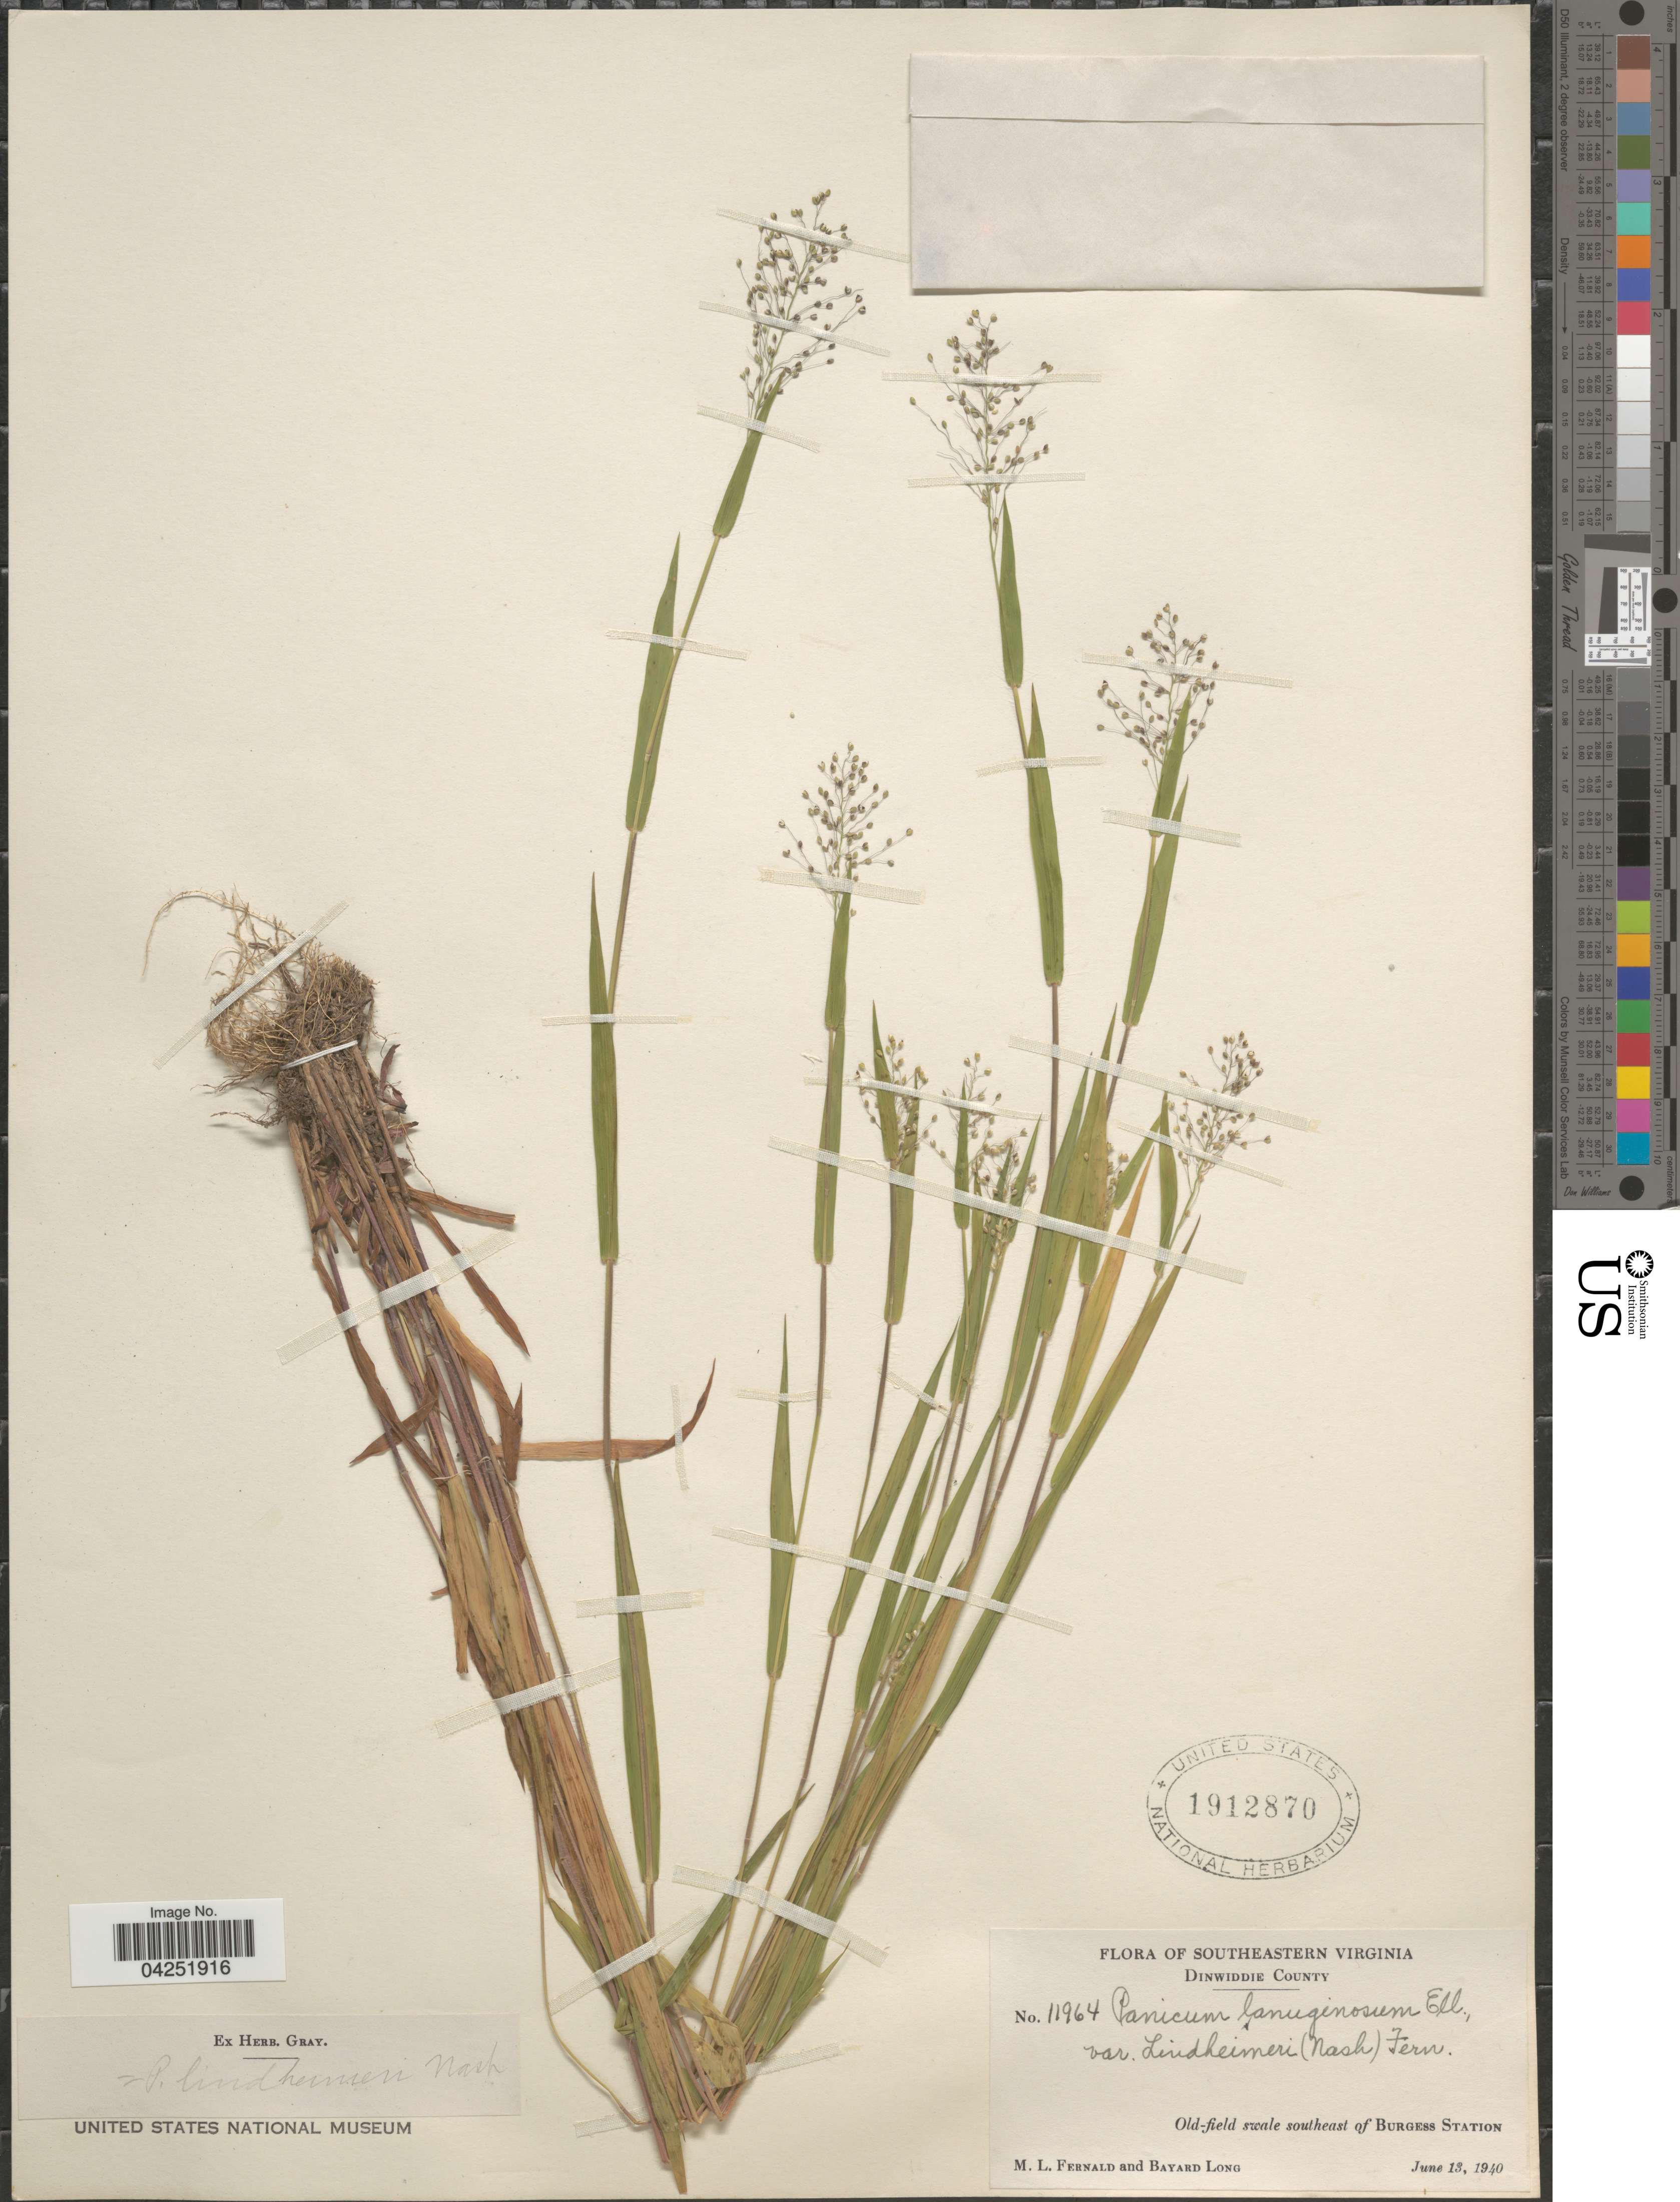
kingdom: Plantae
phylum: Tracheophyta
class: Liliopsida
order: Poales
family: Poaceae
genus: Dichanthelium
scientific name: Dichanthelium acuminatum var. lindheimeri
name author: (Nash) Gould & C.A. Clark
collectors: M. L. Fernald & B. Long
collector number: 11964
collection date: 1940-06-13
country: United States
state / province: Virginia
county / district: Dinwiddie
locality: Southeastern Virginia. Dinwiddie County. Old-field swale southeast of Burgess Station.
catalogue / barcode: US 1912870